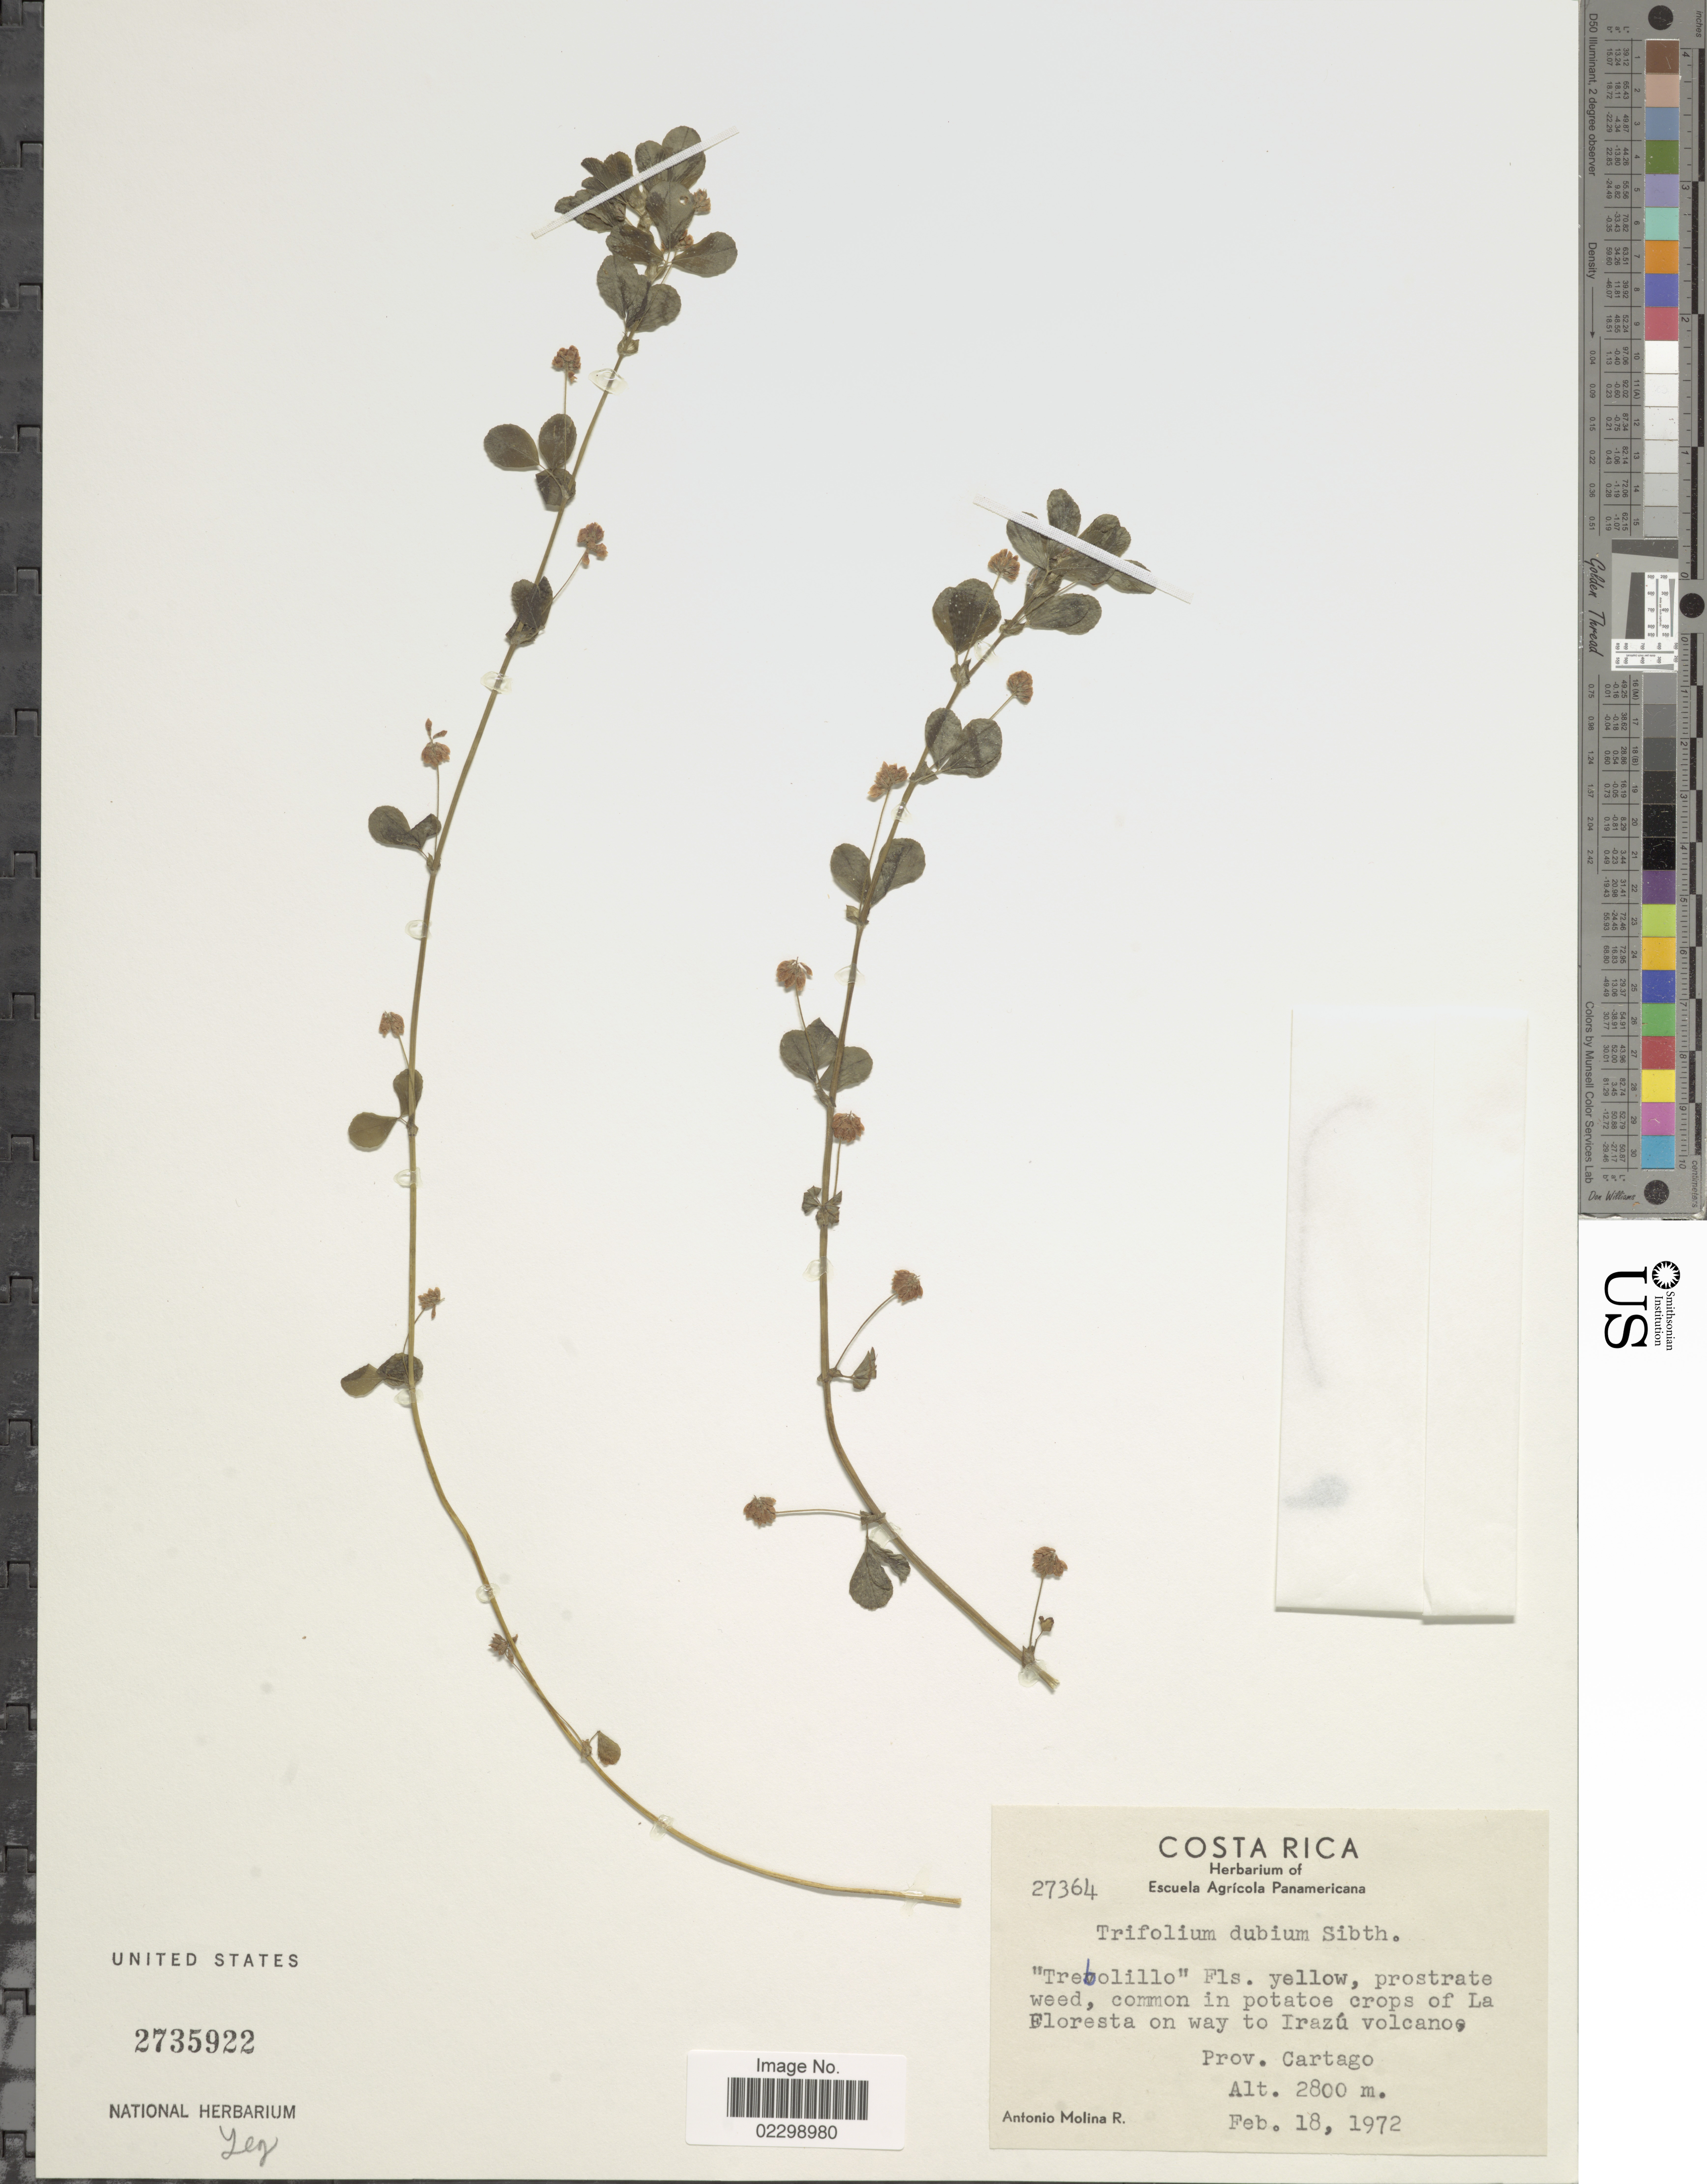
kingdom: Plantae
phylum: Tracheophyta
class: Magnoliopsida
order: Fabales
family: Fabaceae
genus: Trifolium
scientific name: Trifolium dubium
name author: Sibth.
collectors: A. Molina R.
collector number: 27364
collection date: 1972-02-18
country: Costa Rica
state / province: Cartago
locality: Common in potatoe crops of La Floresta on way to Irazú volcano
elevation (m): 2800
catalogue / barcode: US 2735922